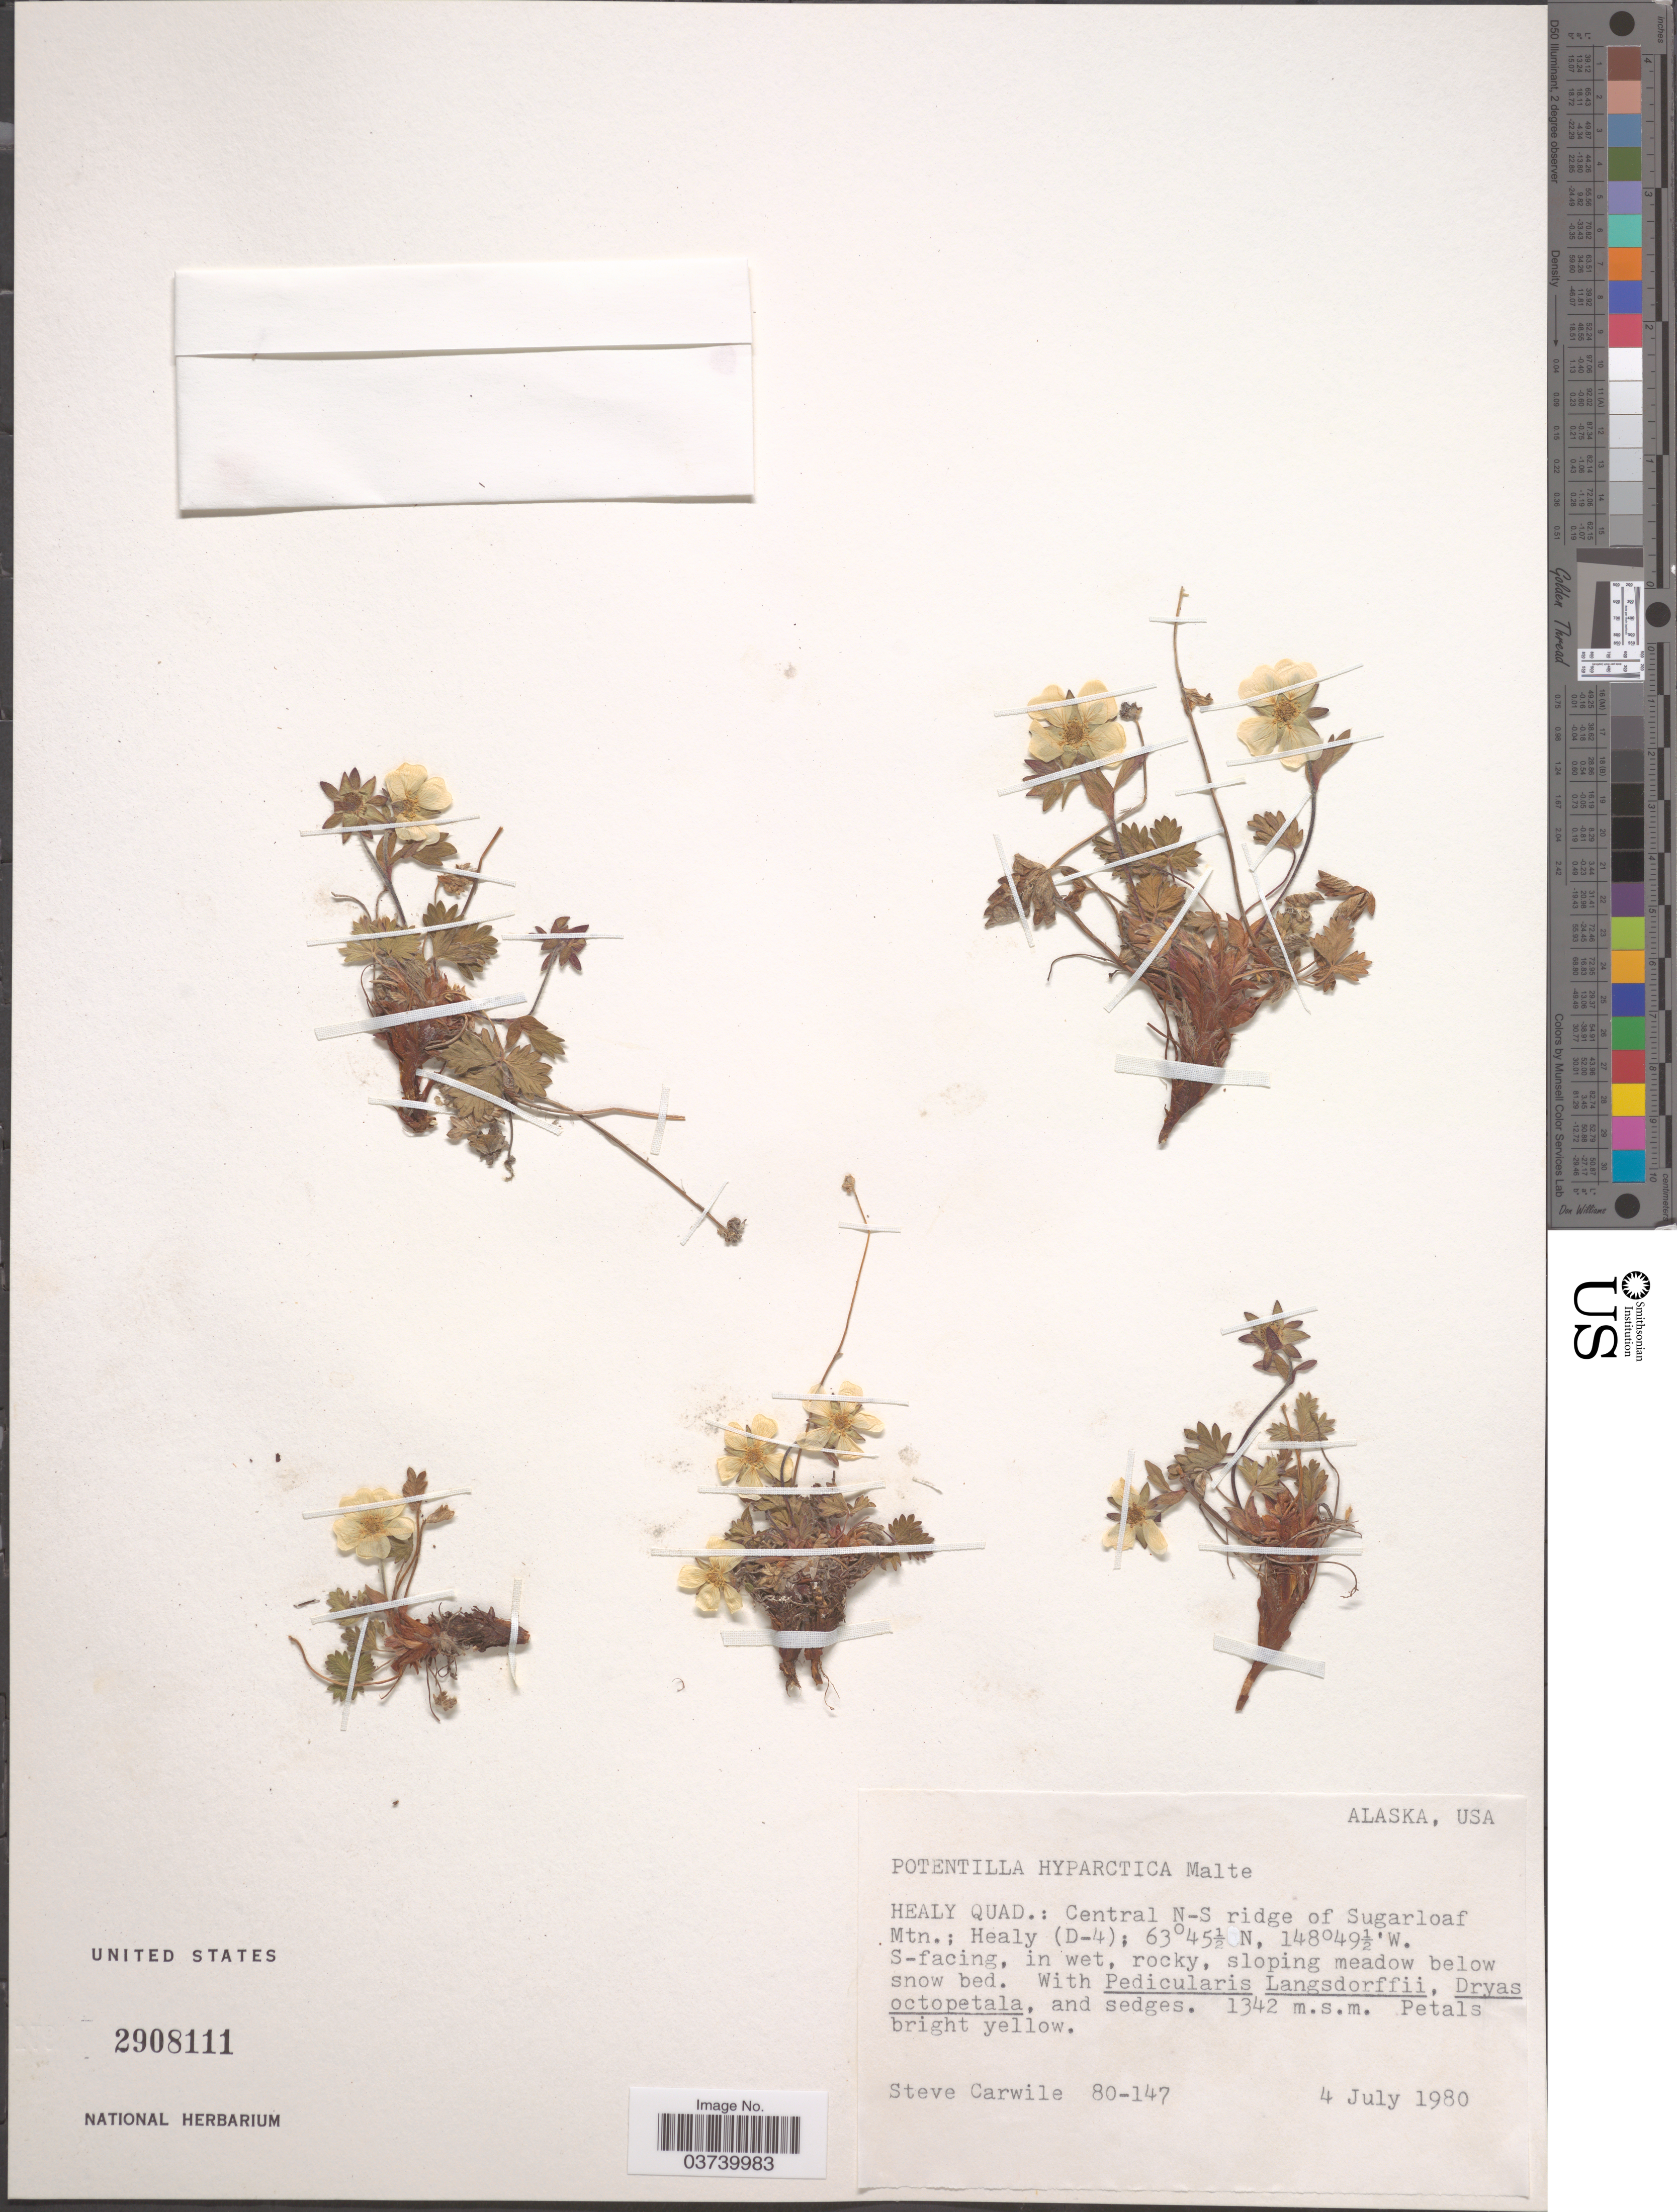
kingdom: Plantae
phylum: Tracheophyta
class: Magnoliopsida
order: Rosales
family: Rosaceae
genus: Potentilla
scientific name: Potentilla hyparctica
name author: Malte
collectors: S. Carwile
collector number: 80-147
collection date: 1980-07-04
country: United States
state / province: Alaska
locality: Healy Quad.: Central N-S ridge of Sugarloaf Mtn.; Healy (D-4); S-facing.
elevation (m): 1342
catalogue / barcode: US 2908111